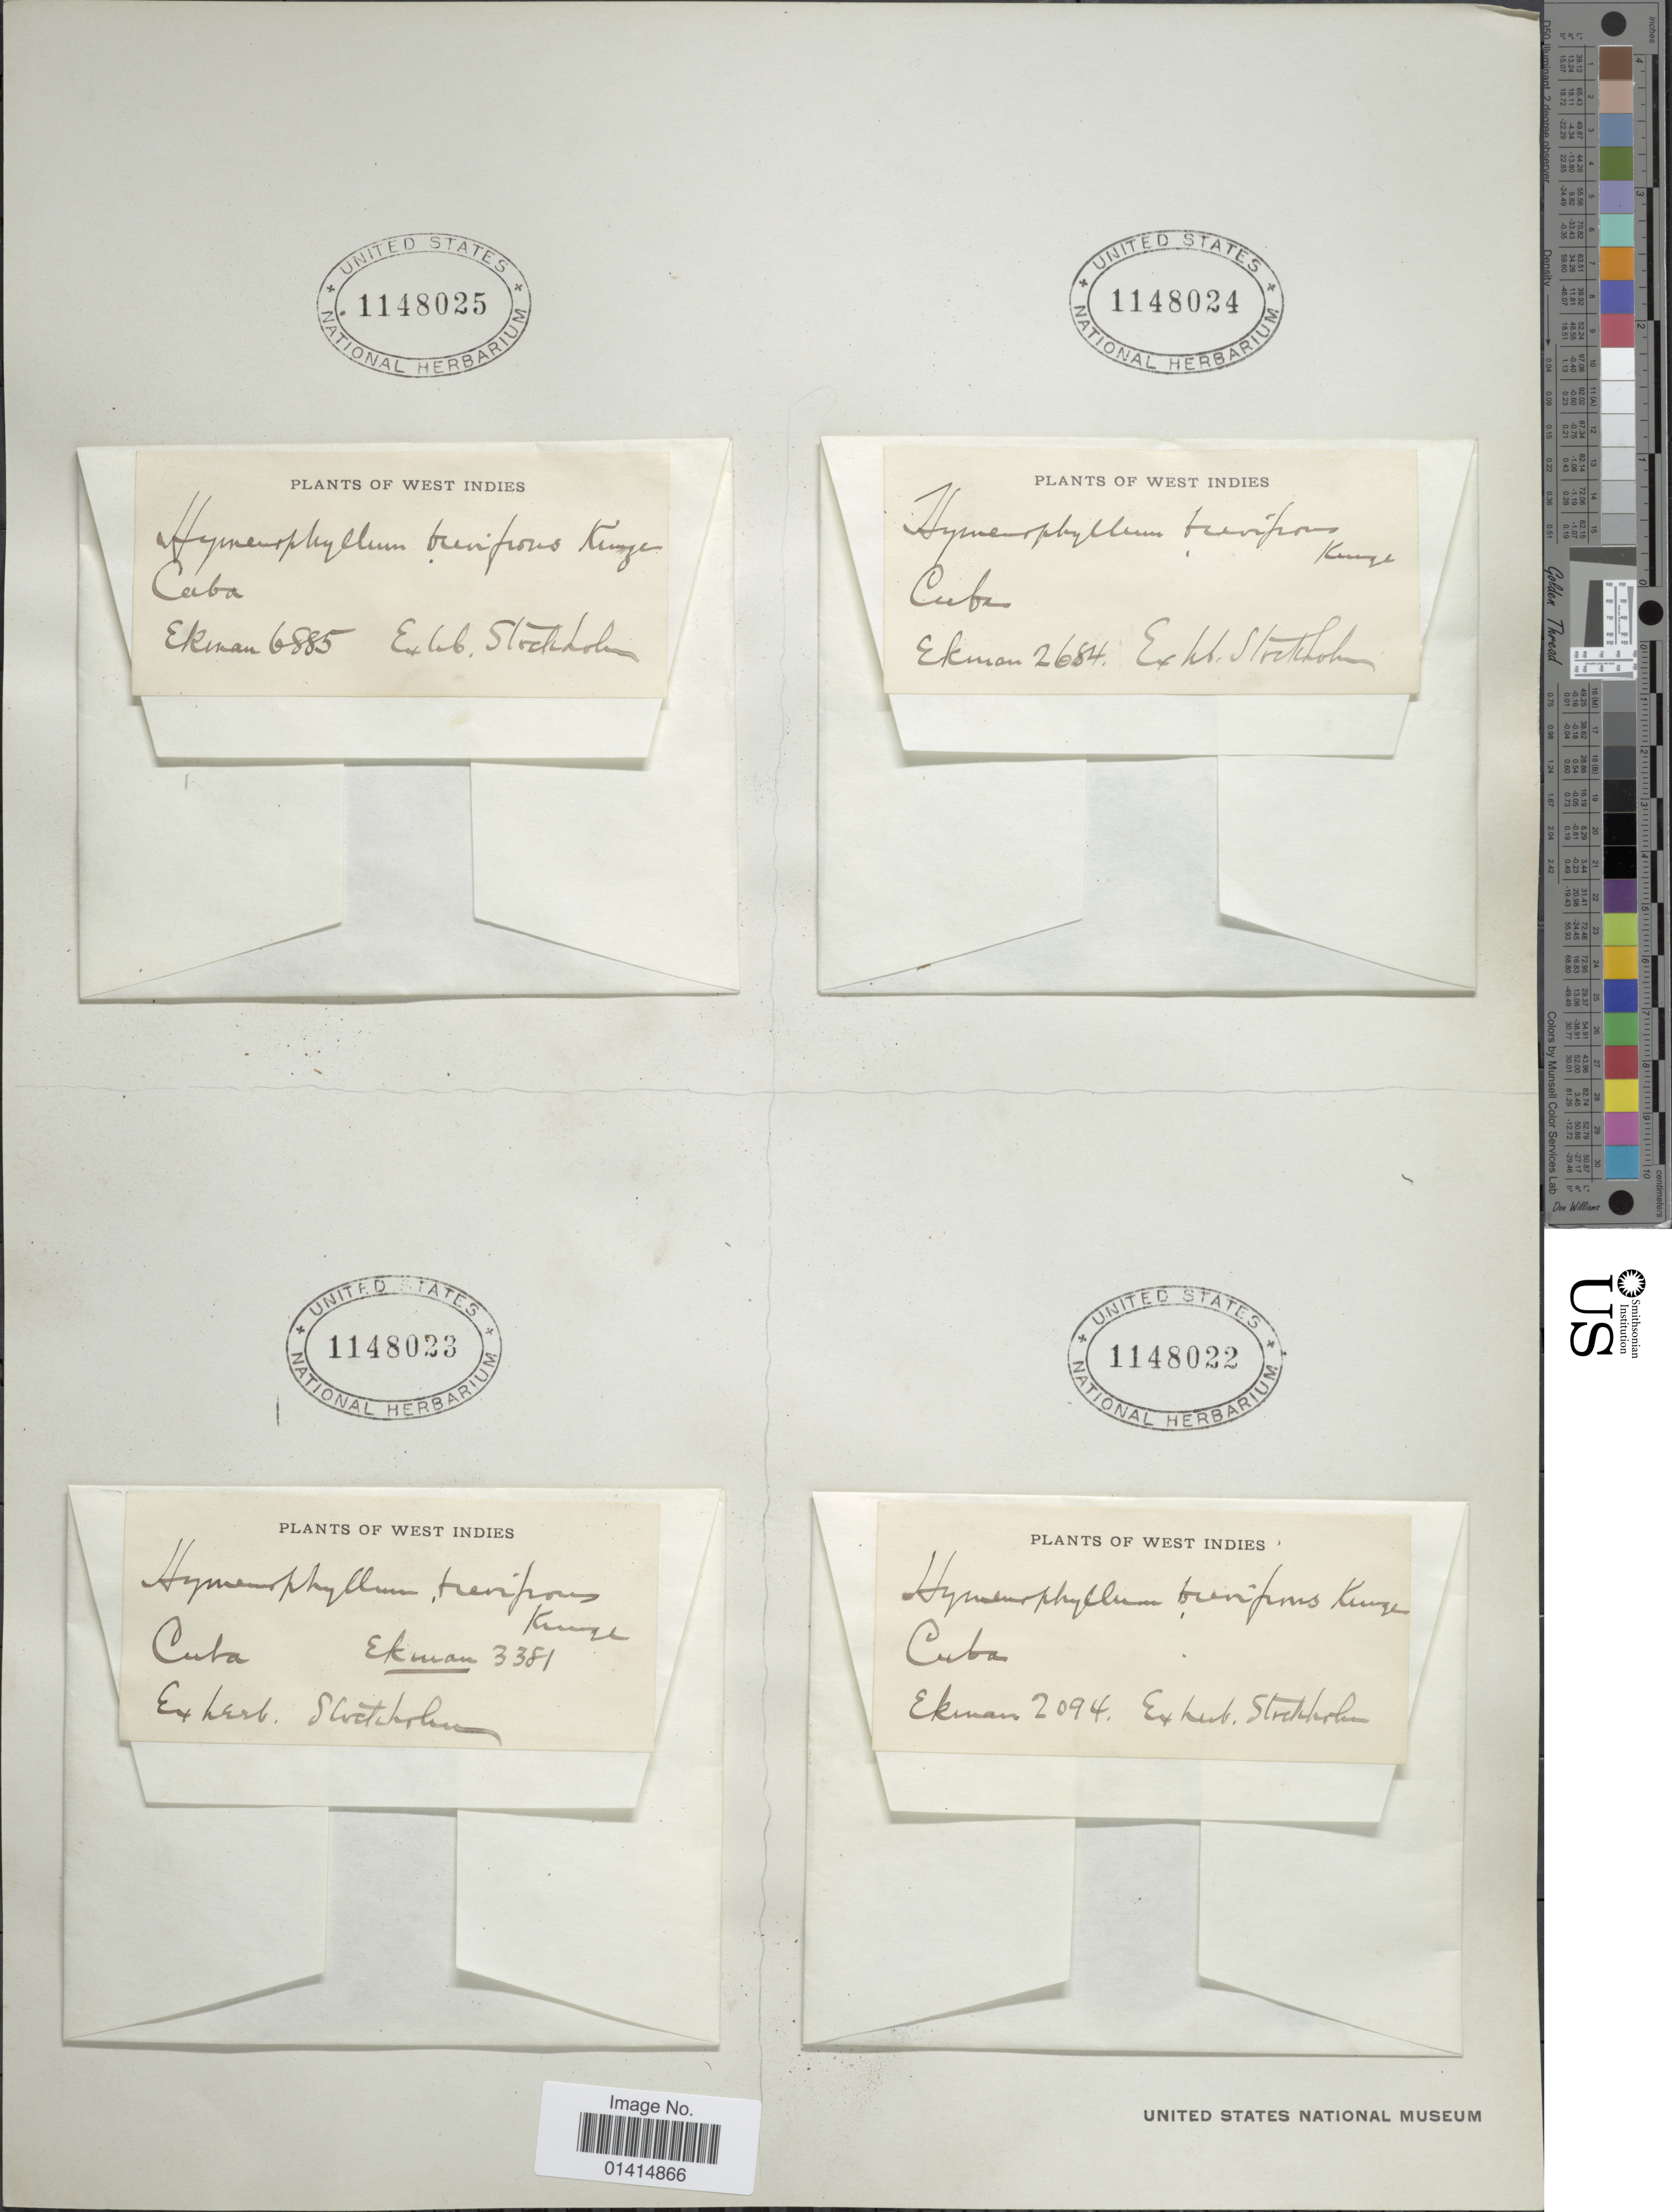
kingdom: Plantae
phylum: Tracheophyta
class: Polypodiopsida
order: Hymenophyllales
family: Hymenophyllaceae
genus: Hymenophyllum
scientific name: Hymenophyllum brevifrons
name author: Kunze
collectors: -. Ekman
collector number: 2684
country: Cuba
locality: West Indies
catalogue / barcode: US 1148024-4